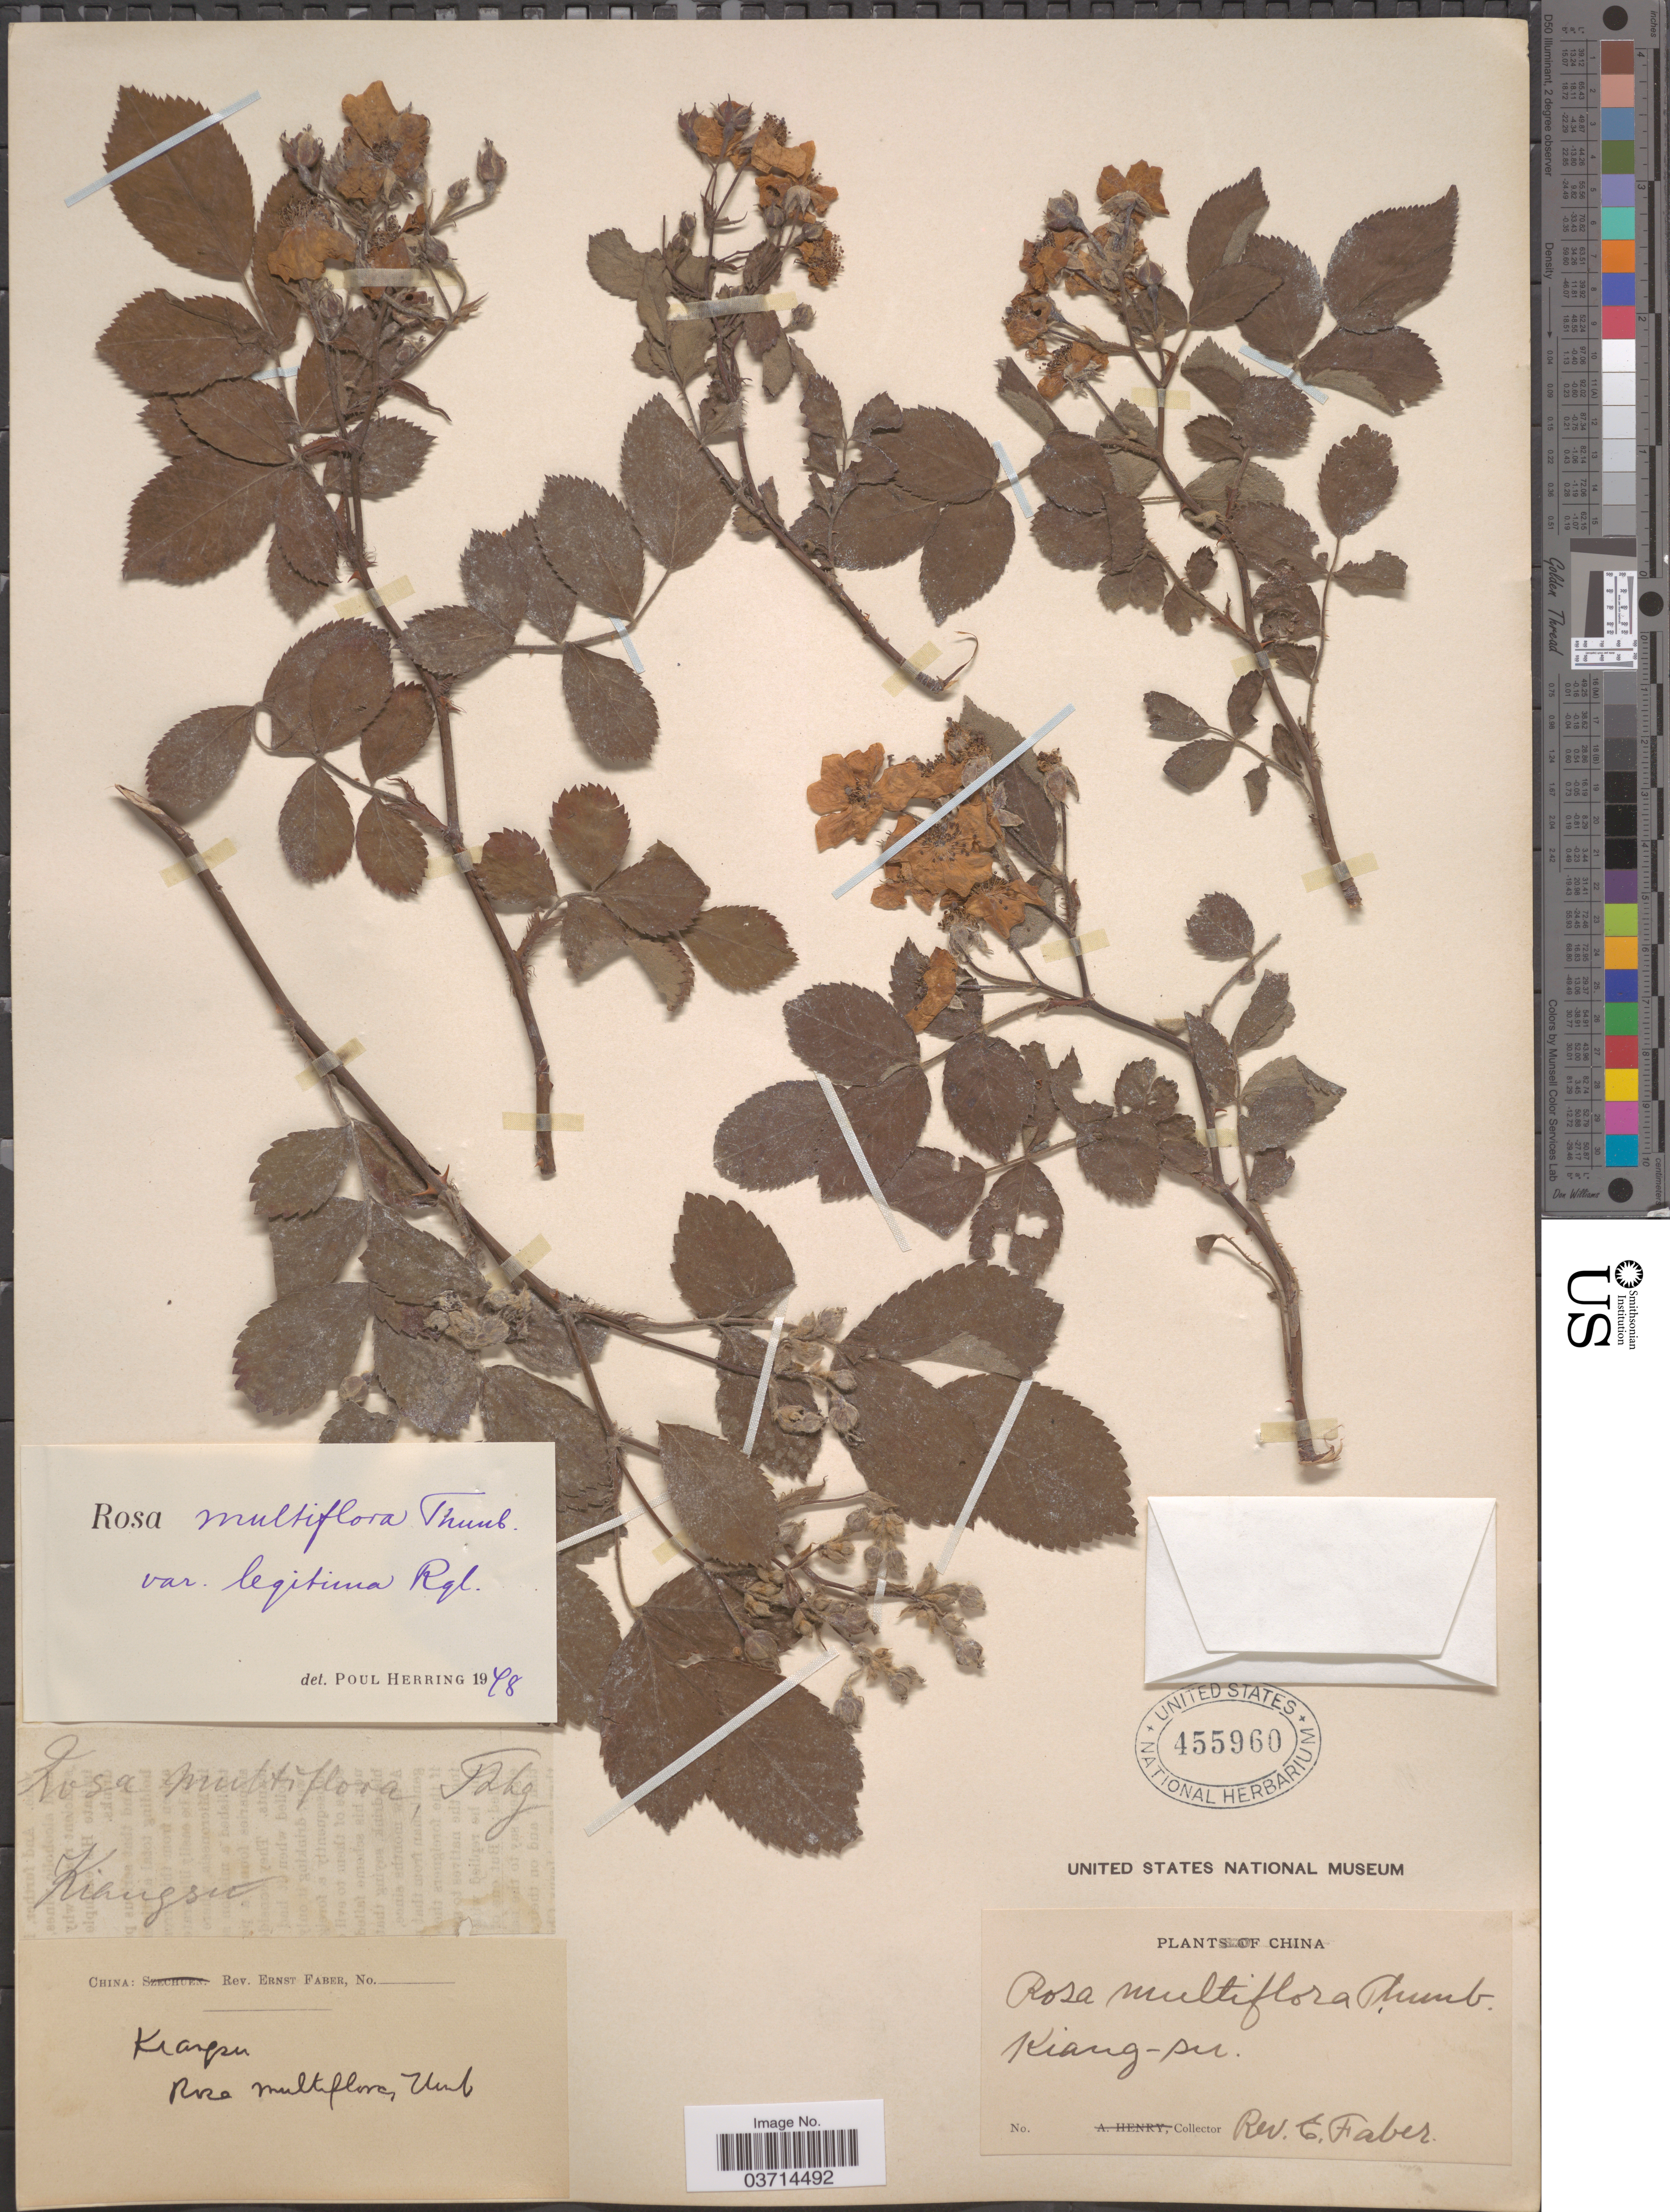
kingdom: Plantae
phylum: Tracheophyta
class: Magnoliopsida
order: Rosales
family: Rosaceae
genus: Rosa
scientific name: Rosa multiflora var. legitima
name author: Regel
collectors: E. Faber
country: China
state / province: Jiangsu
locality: Kiang-su.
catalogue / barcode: US 455960